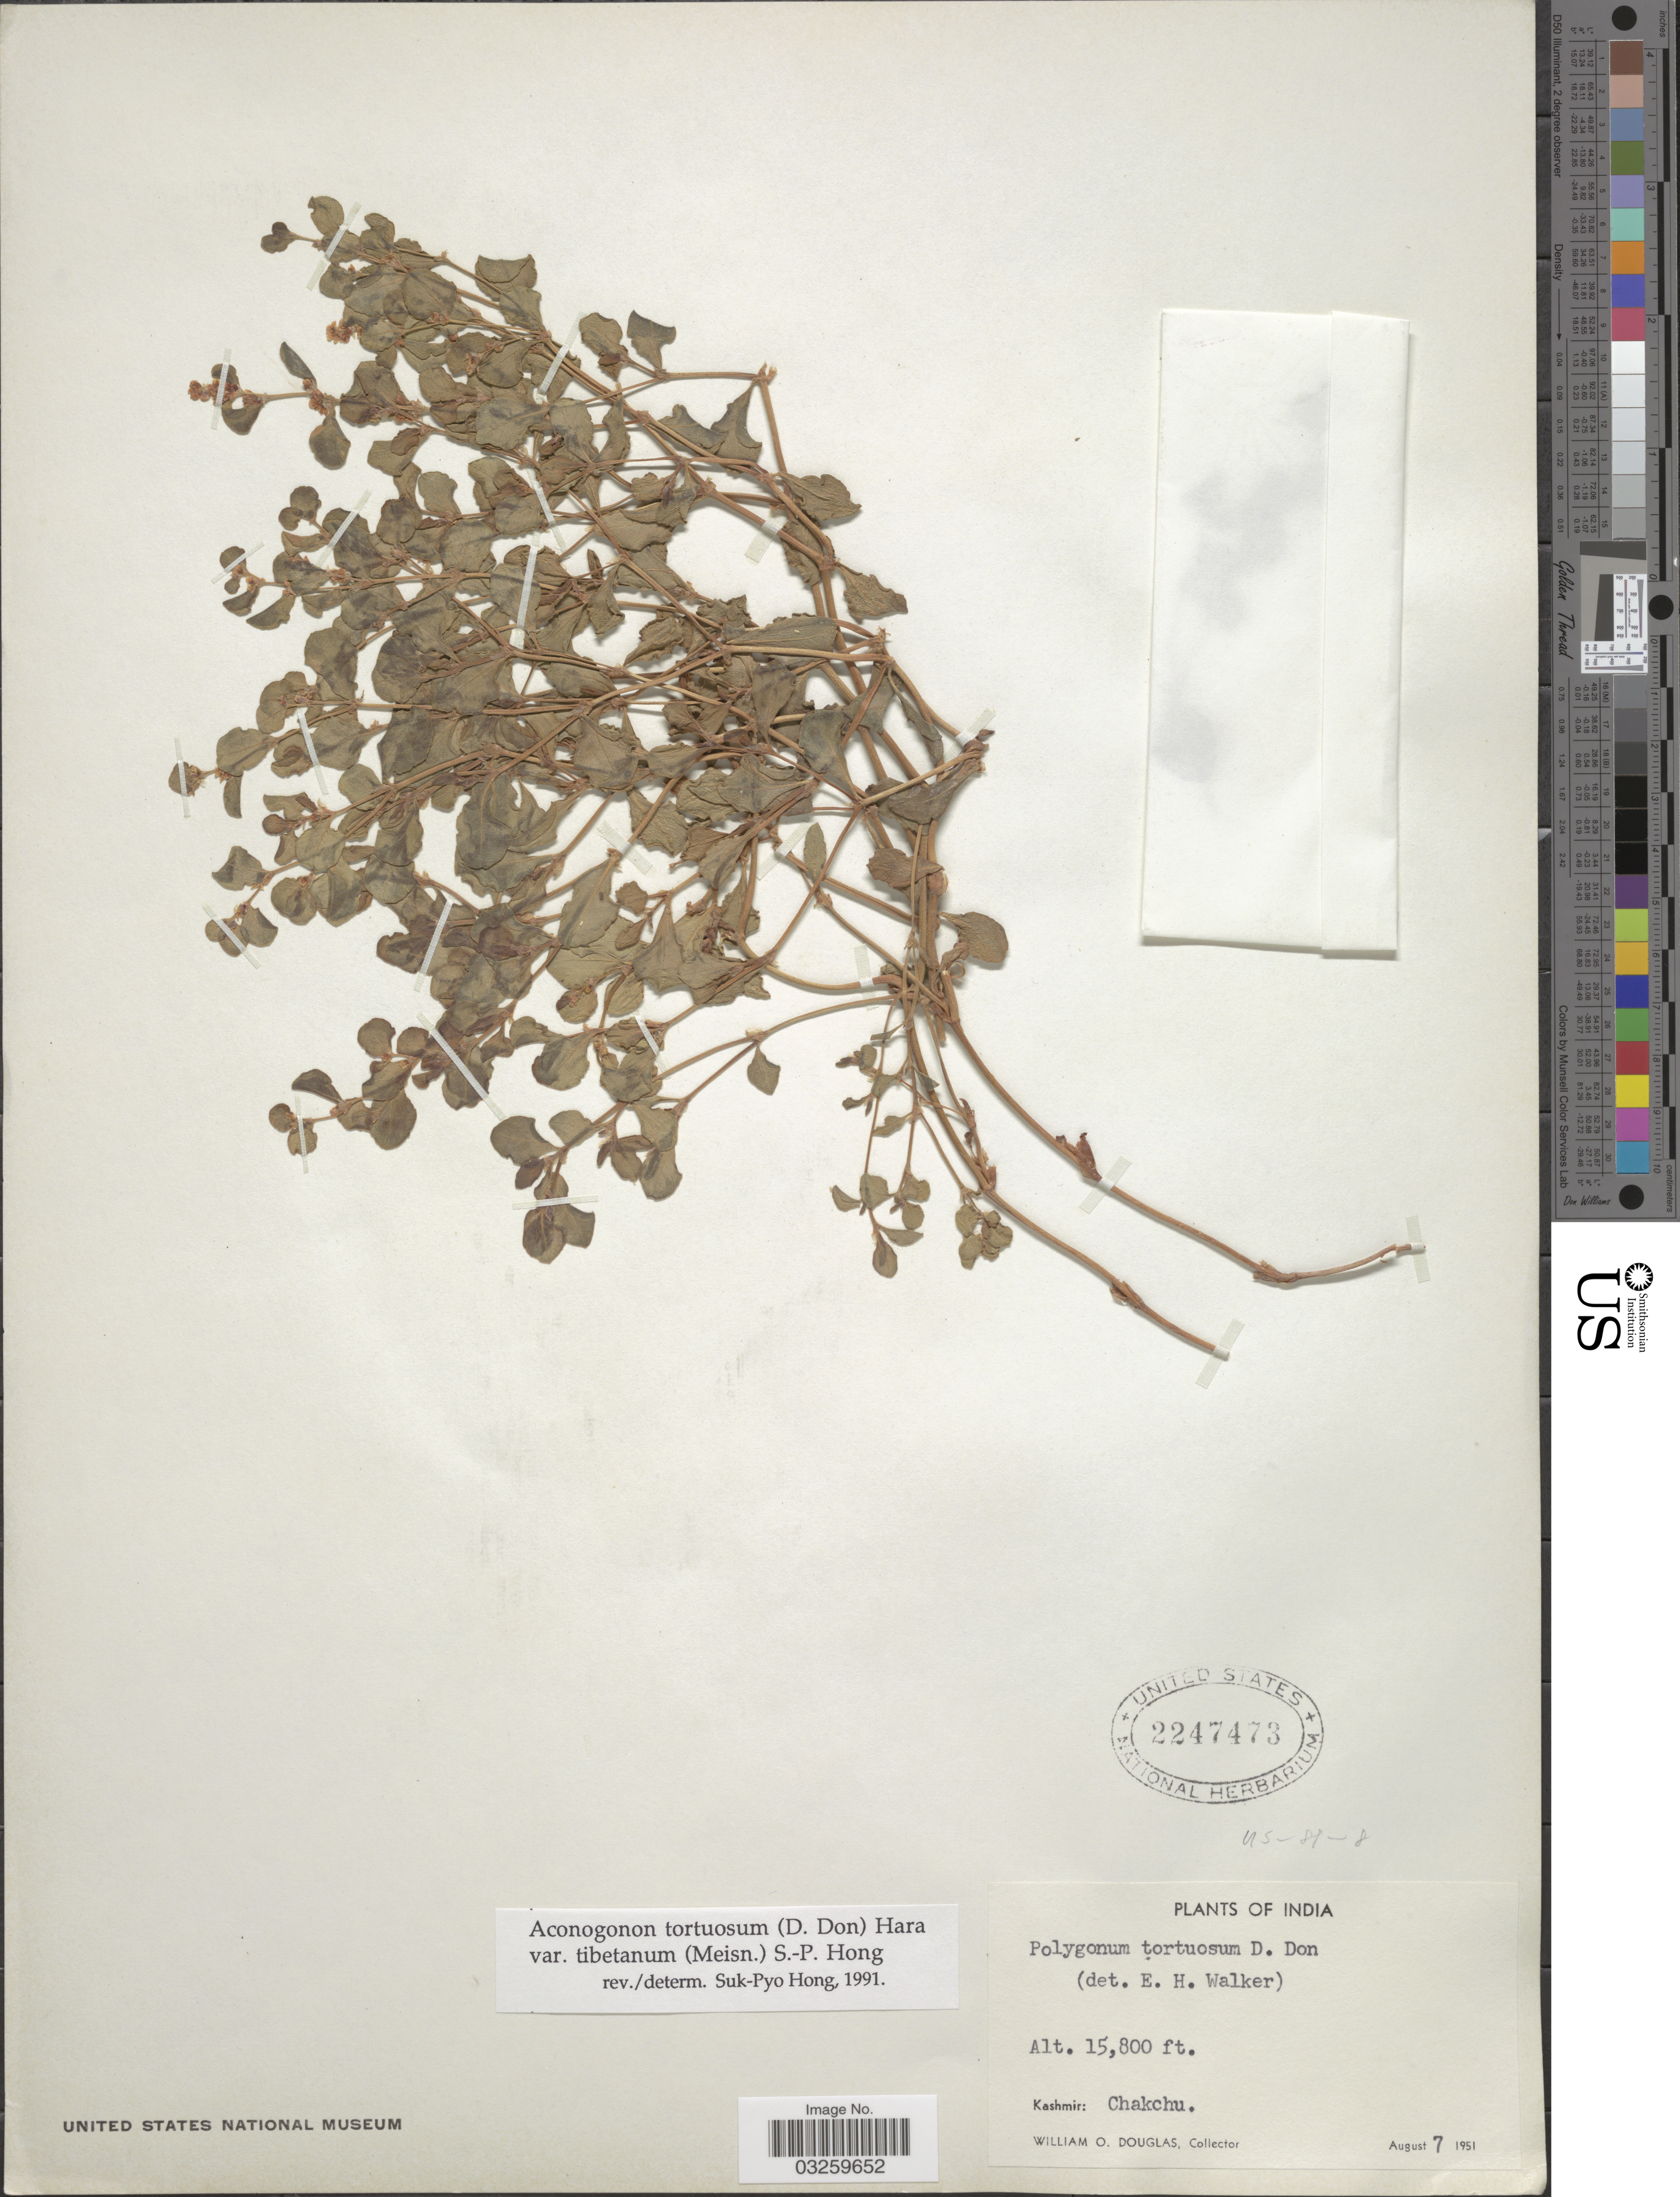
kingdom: Plantae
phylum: Tracheophyta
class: Magnoliopsida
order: Caryophyllales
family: Polygonaceae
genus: Koenigia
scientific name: Koenigia tortuosa var. tortuosa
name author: (D. Don) T.M. Schust. & Reveal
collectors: W. Douglas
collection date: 1951-08-07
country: India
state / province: Jammu and Kashmir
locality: Kashmir: Chakchu.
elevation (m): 4816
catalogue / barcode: US 2247473